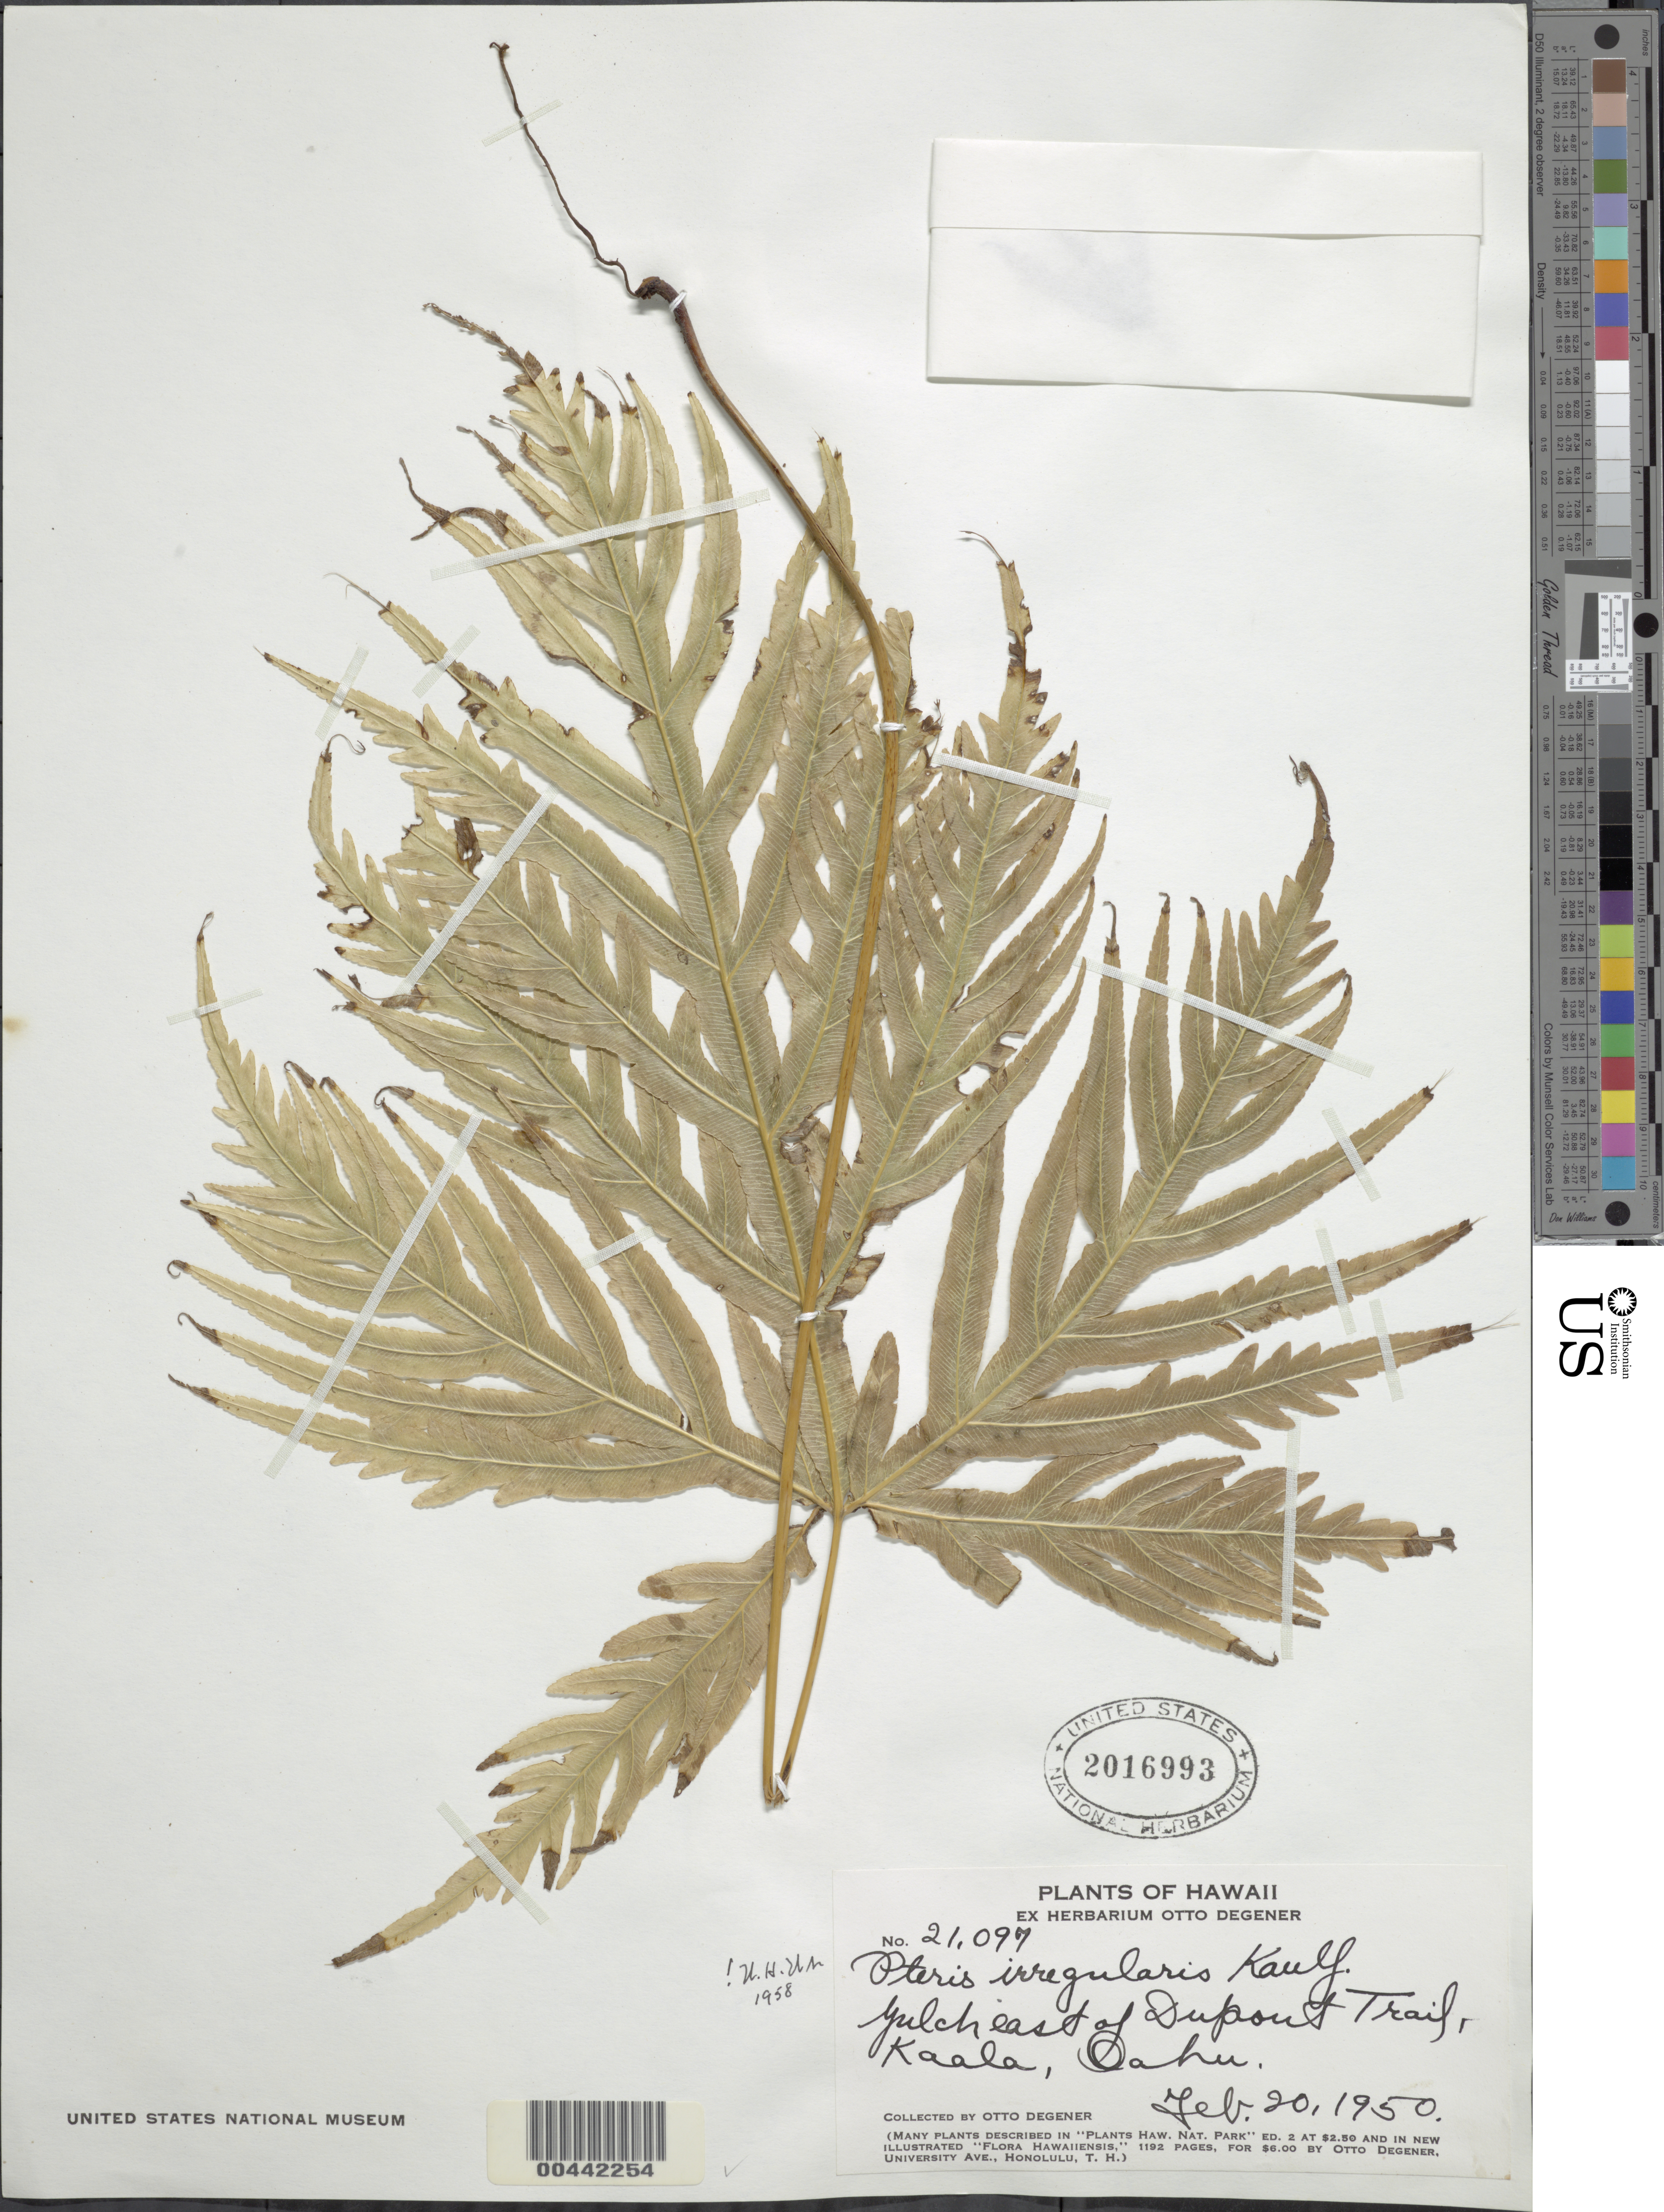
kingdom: Plantae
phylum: Tracheophyta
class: Polypodiopsida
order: Polypodiales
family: Pteridaceae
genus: Pteris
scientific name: Pteris irregularis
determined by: Wagner, W. H.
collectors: O. Degener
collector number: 21097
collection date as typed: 20 Feb 1950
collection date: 1950-02-20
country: United States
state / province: Hawaii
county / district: Honolulu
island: Oahu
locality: Gulch E of Dupont Trail, Kaala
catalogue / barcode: US 2016993